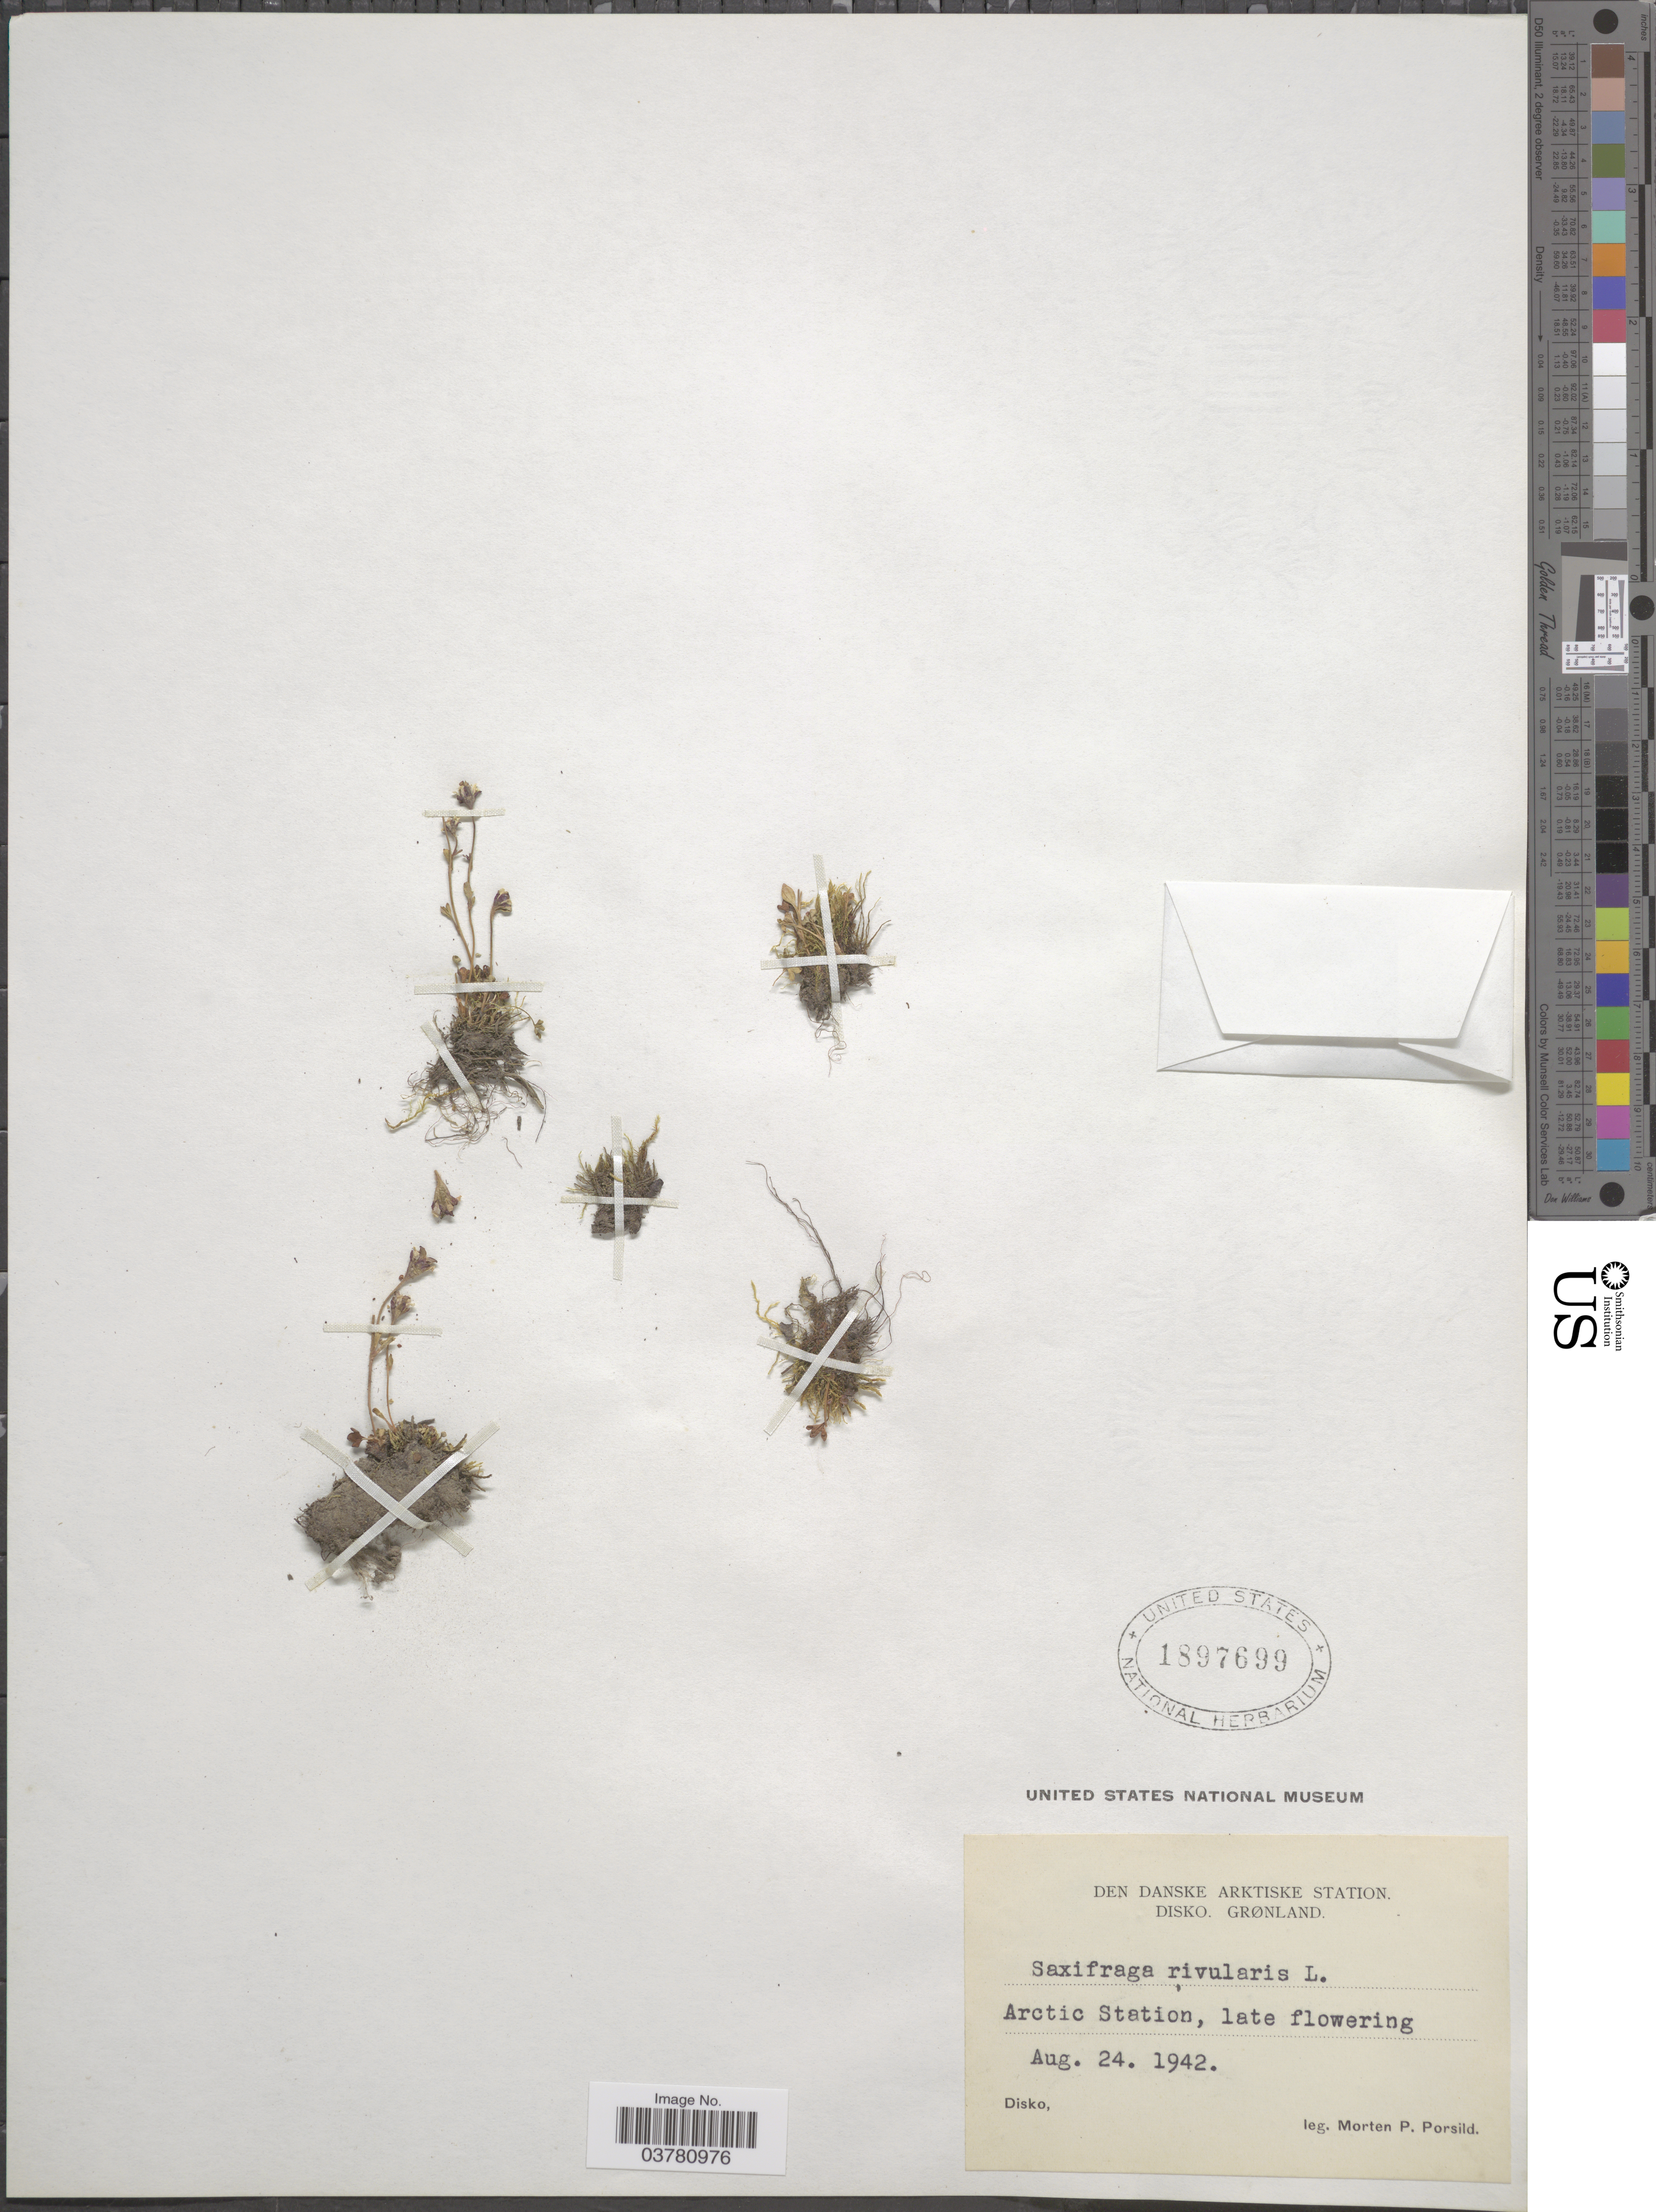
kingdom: Plantae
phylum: Tracheophyta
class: Magnoliopsida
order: Saxifragales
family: Saxifragaceae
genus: Saxifraga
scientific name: Saxifraga rivularis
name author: L.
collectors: M. P. Porsild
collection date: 1942-08-24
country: Greenland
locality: Den Danske Arktiske Station. Disko, Grønland. Arctic Station.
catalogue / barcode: US 1897699